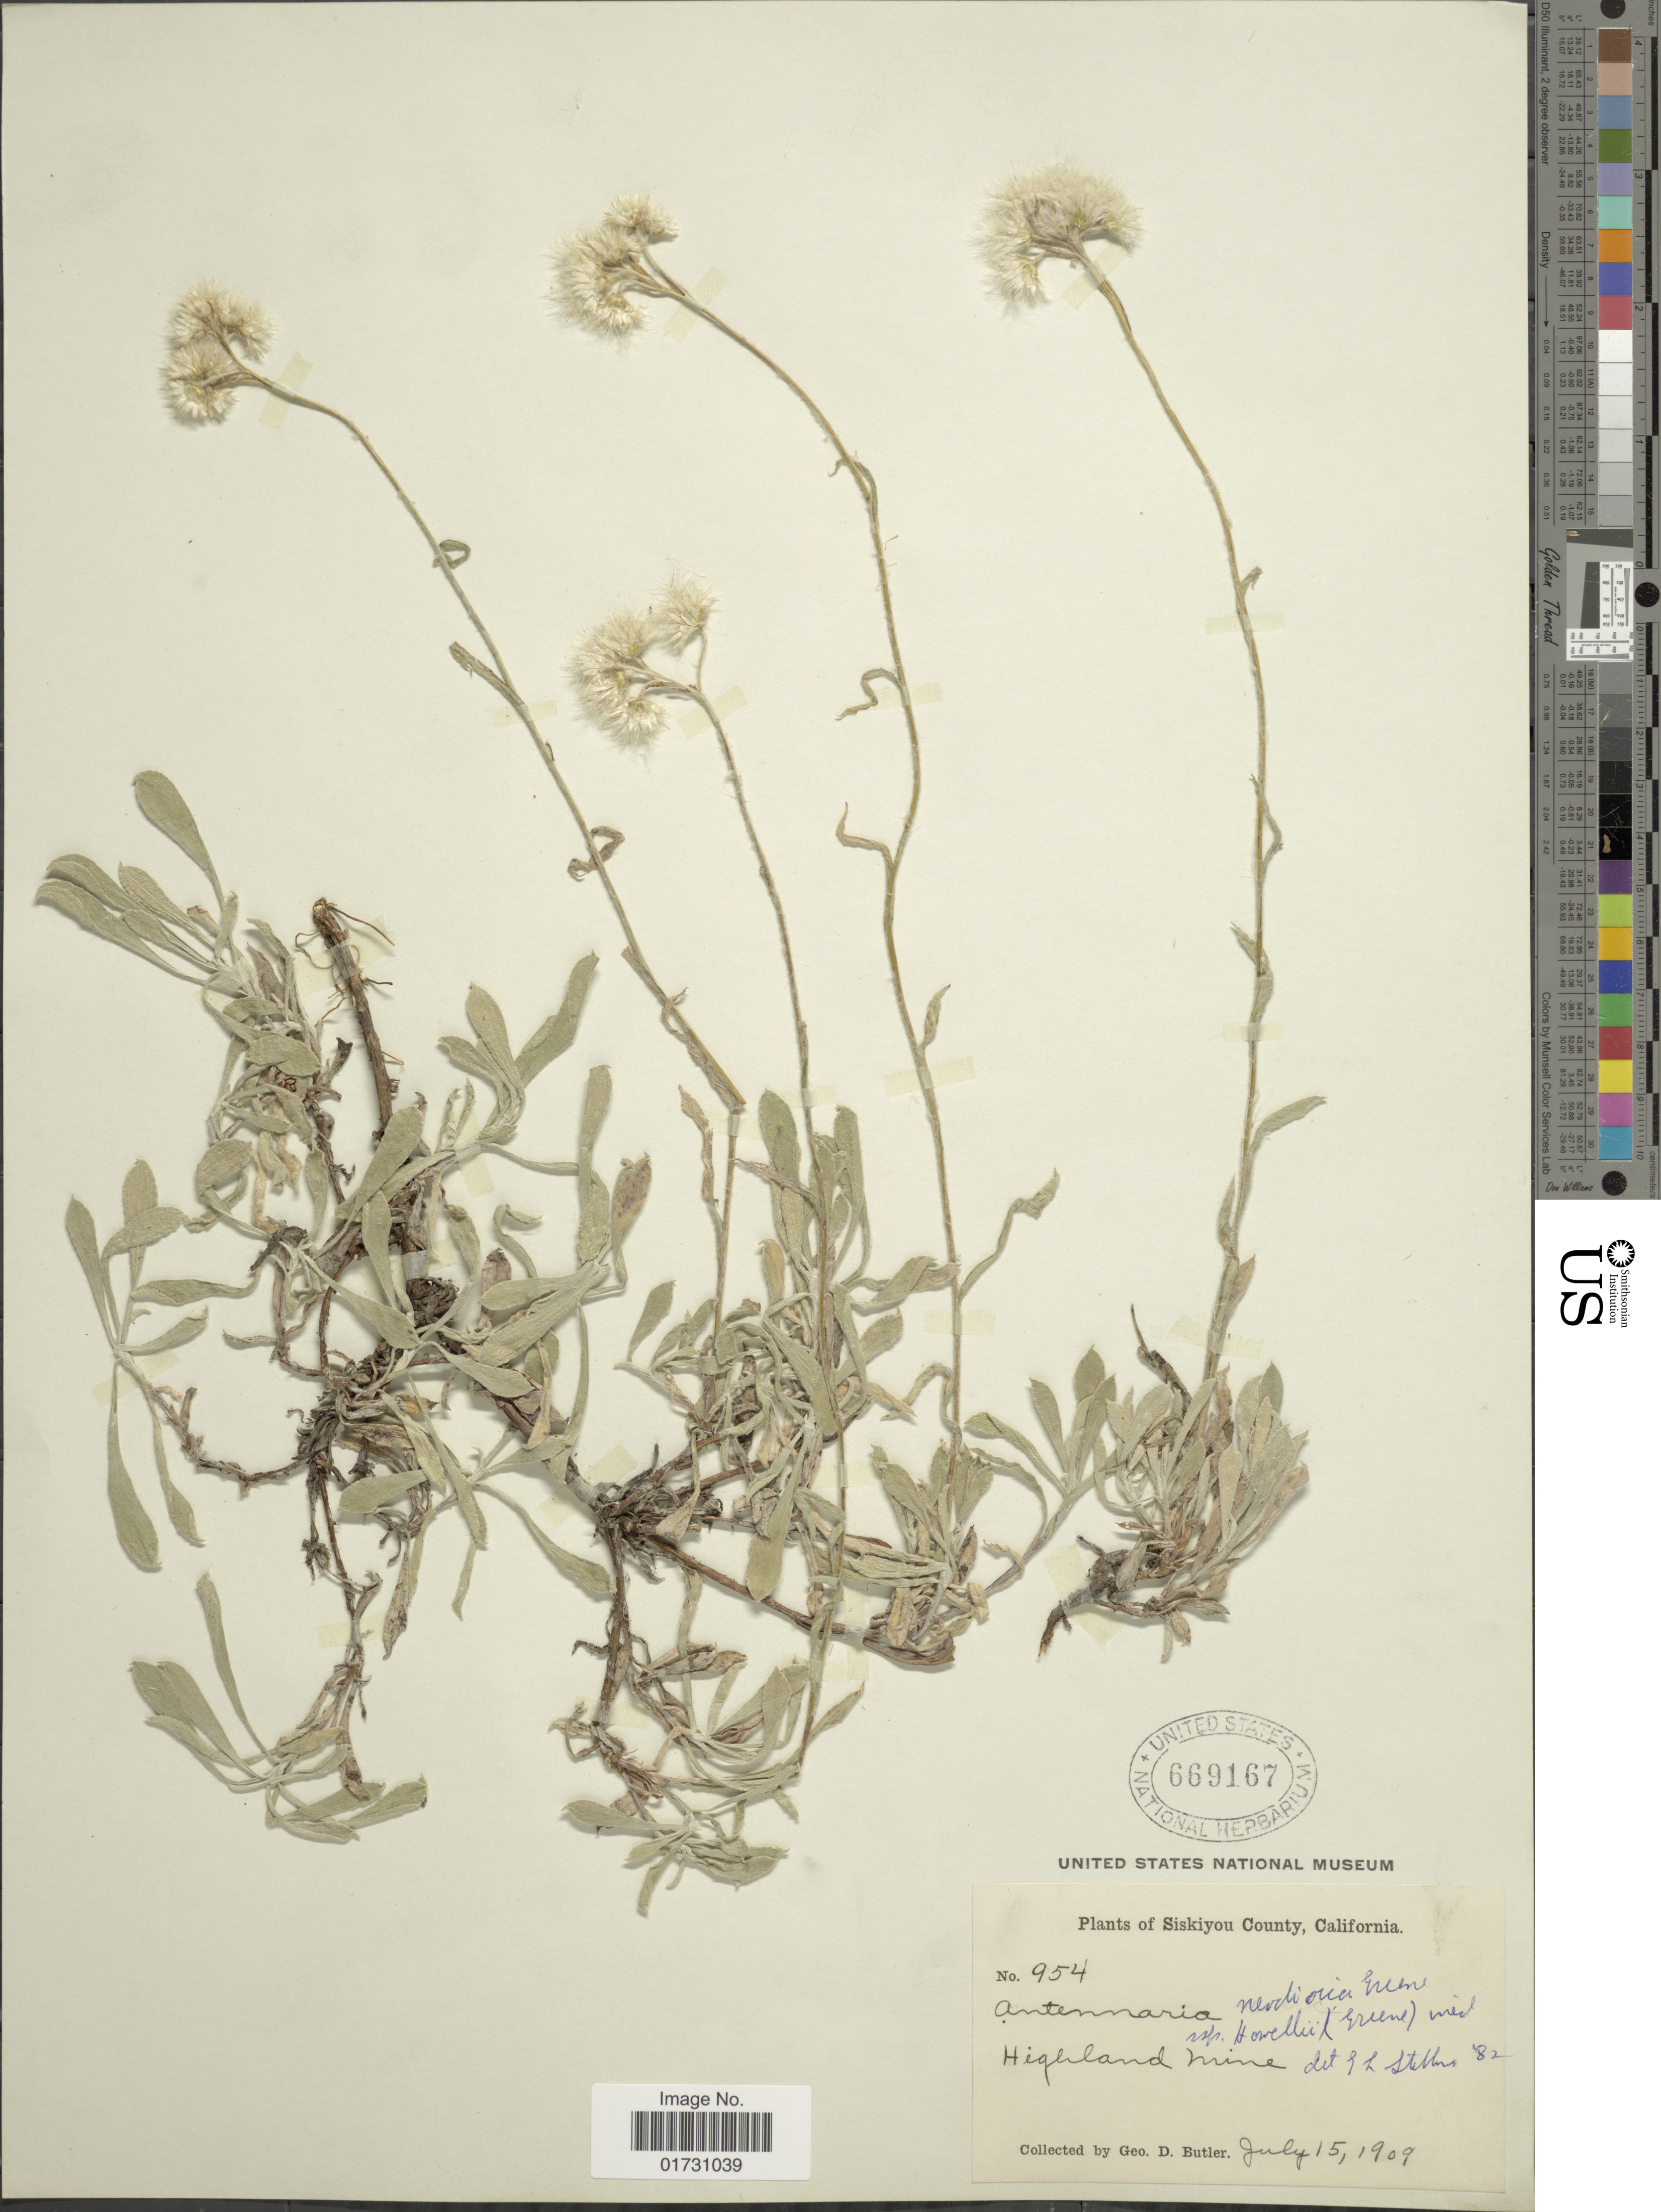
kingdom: Plantae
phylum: Tracheophyta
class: Magnoliopsida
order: Asterales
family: Asteraceae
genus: Antennaria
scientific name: Antennaria howellii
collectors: G. D. Butler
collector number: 954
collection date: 1909-07-15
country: United States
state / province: California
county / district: Siskiyou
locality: Siskiyou County, California, Highland mine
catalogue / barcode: US 669167